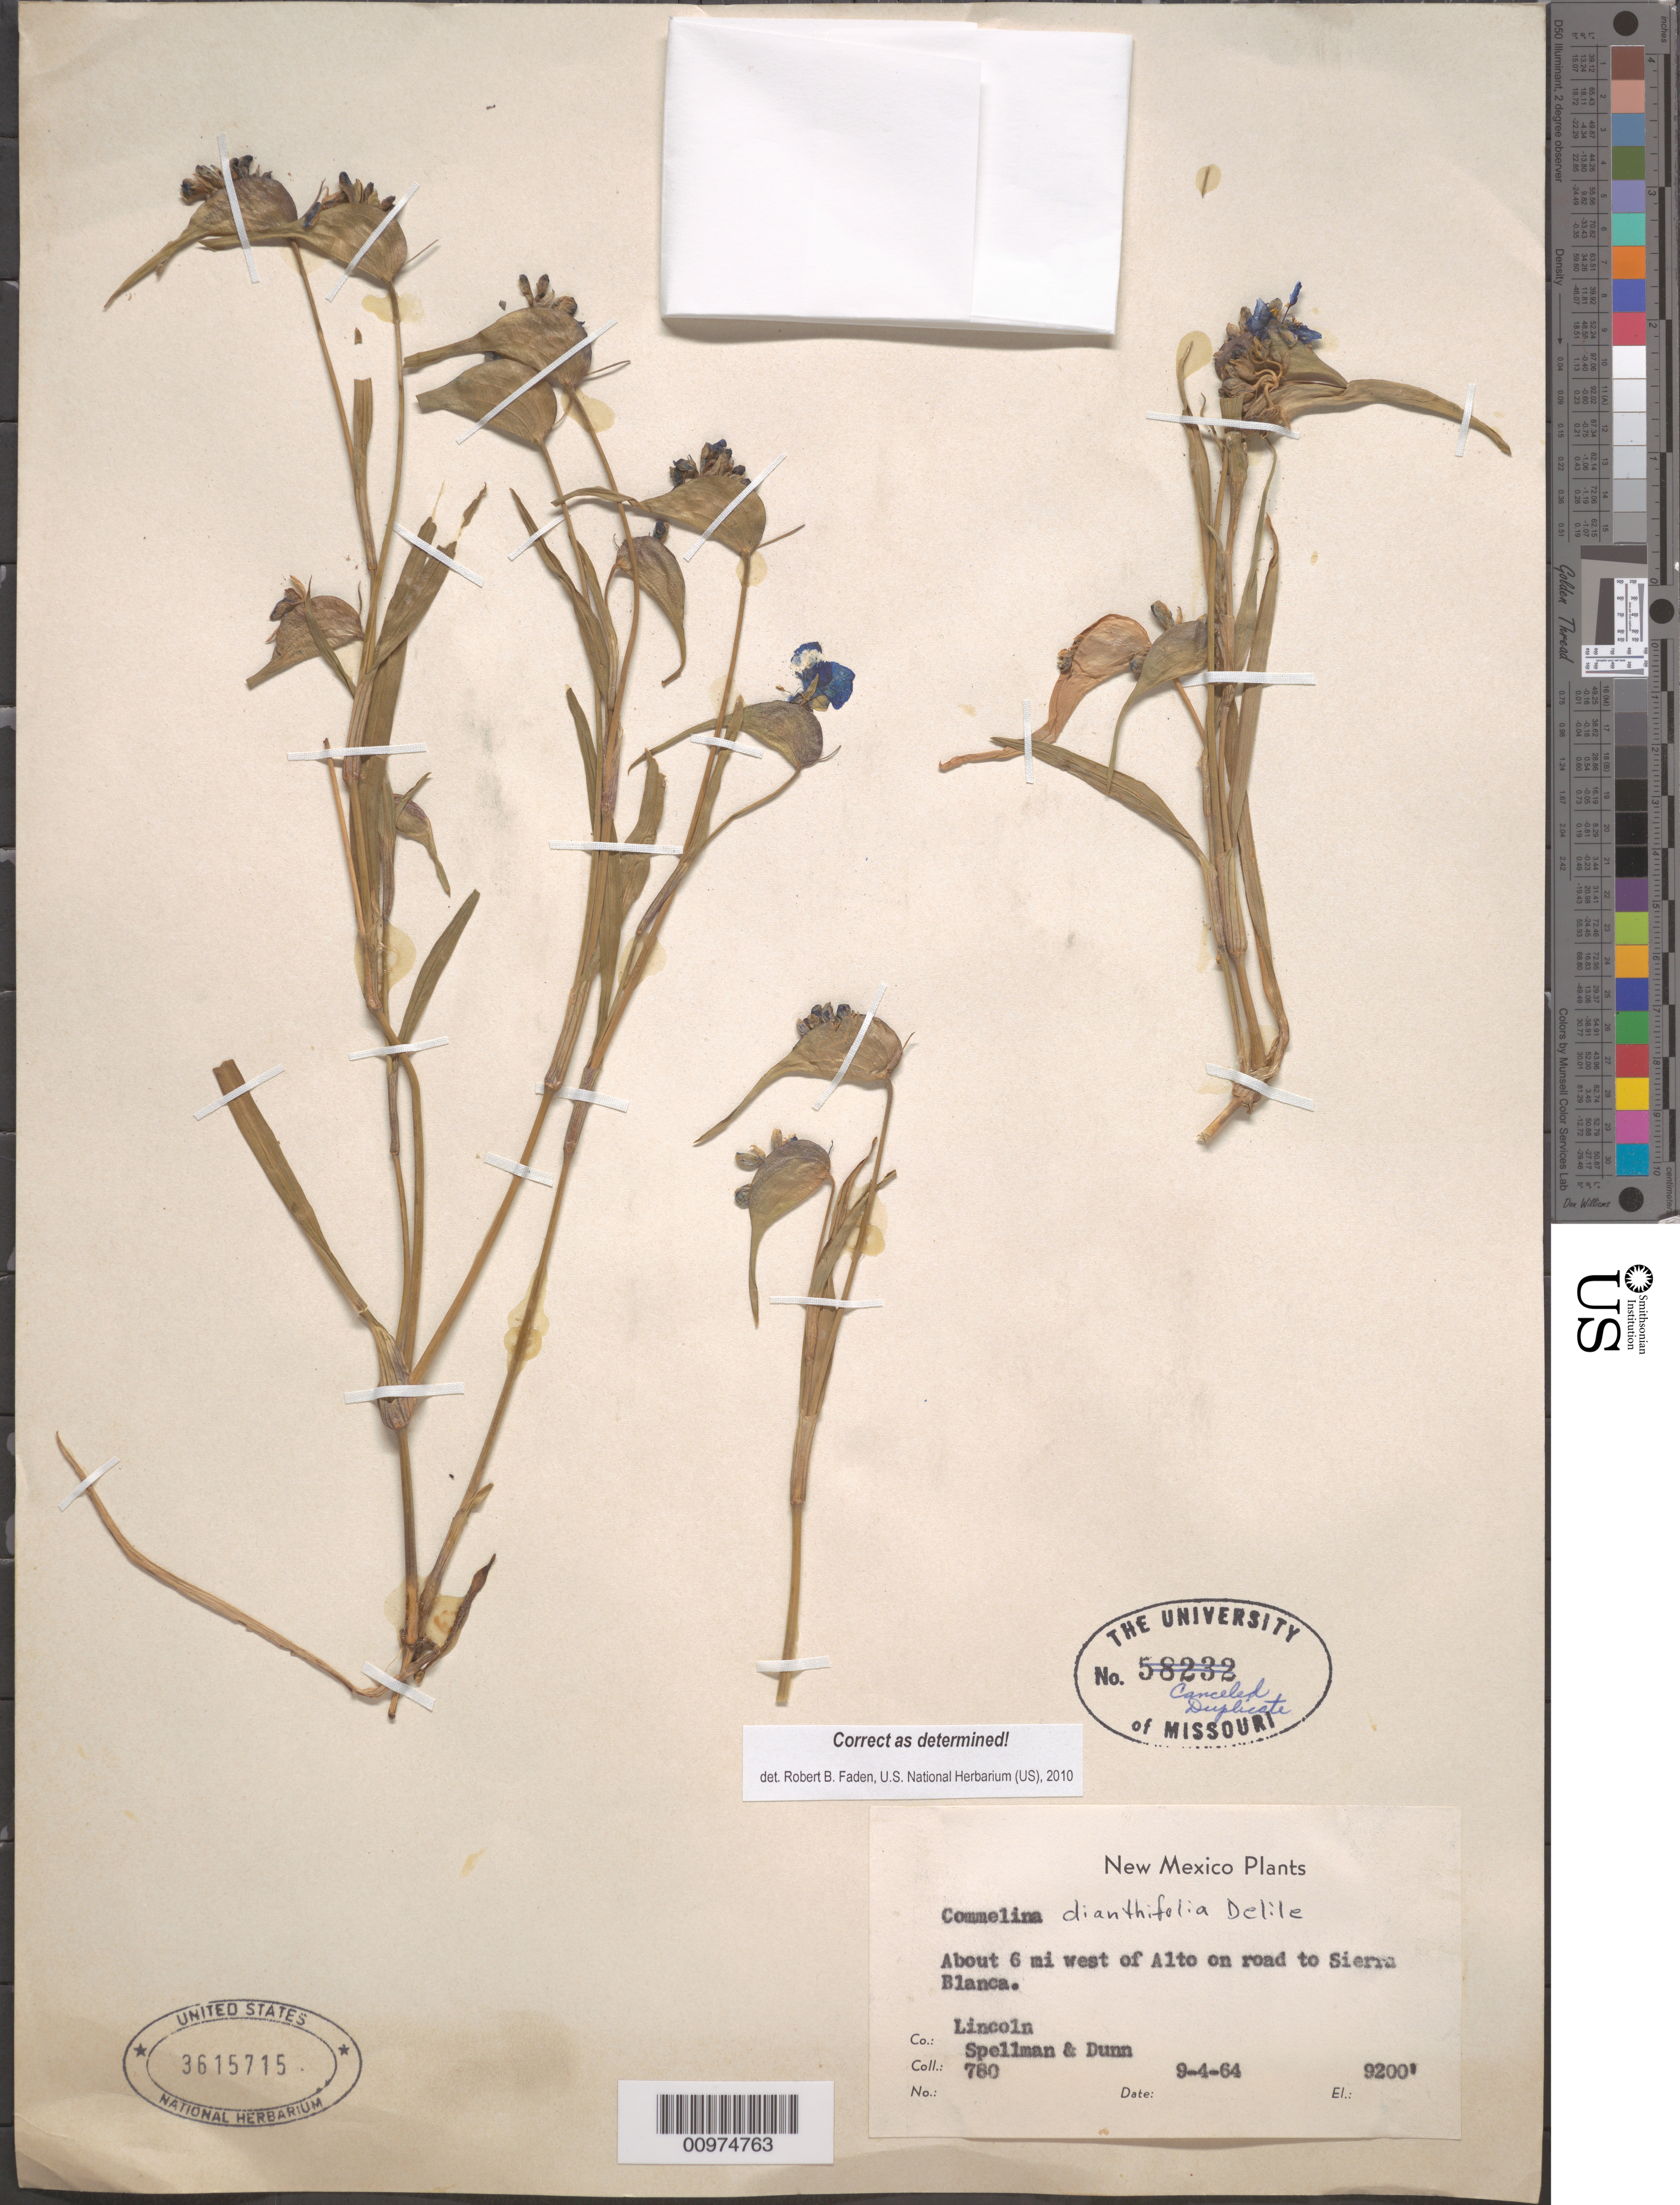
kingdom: Plantae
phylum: Tracheophyta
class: Liliopsida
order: Commelinales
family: Commelinaceae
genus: Commelina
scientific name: Commelina dianthifolia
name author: Redouté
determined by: Faden, Robert B., (US), Smithsonian Institution - National Museum of Natural History (UNITED STATES)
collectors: -. Lincoln et al.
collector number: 780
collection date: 1964-09-04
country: United States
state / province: New Mexico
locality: About 6 mi west of Alto on road to Sierra Blanca.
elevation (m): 2804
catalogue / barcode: US 3615715